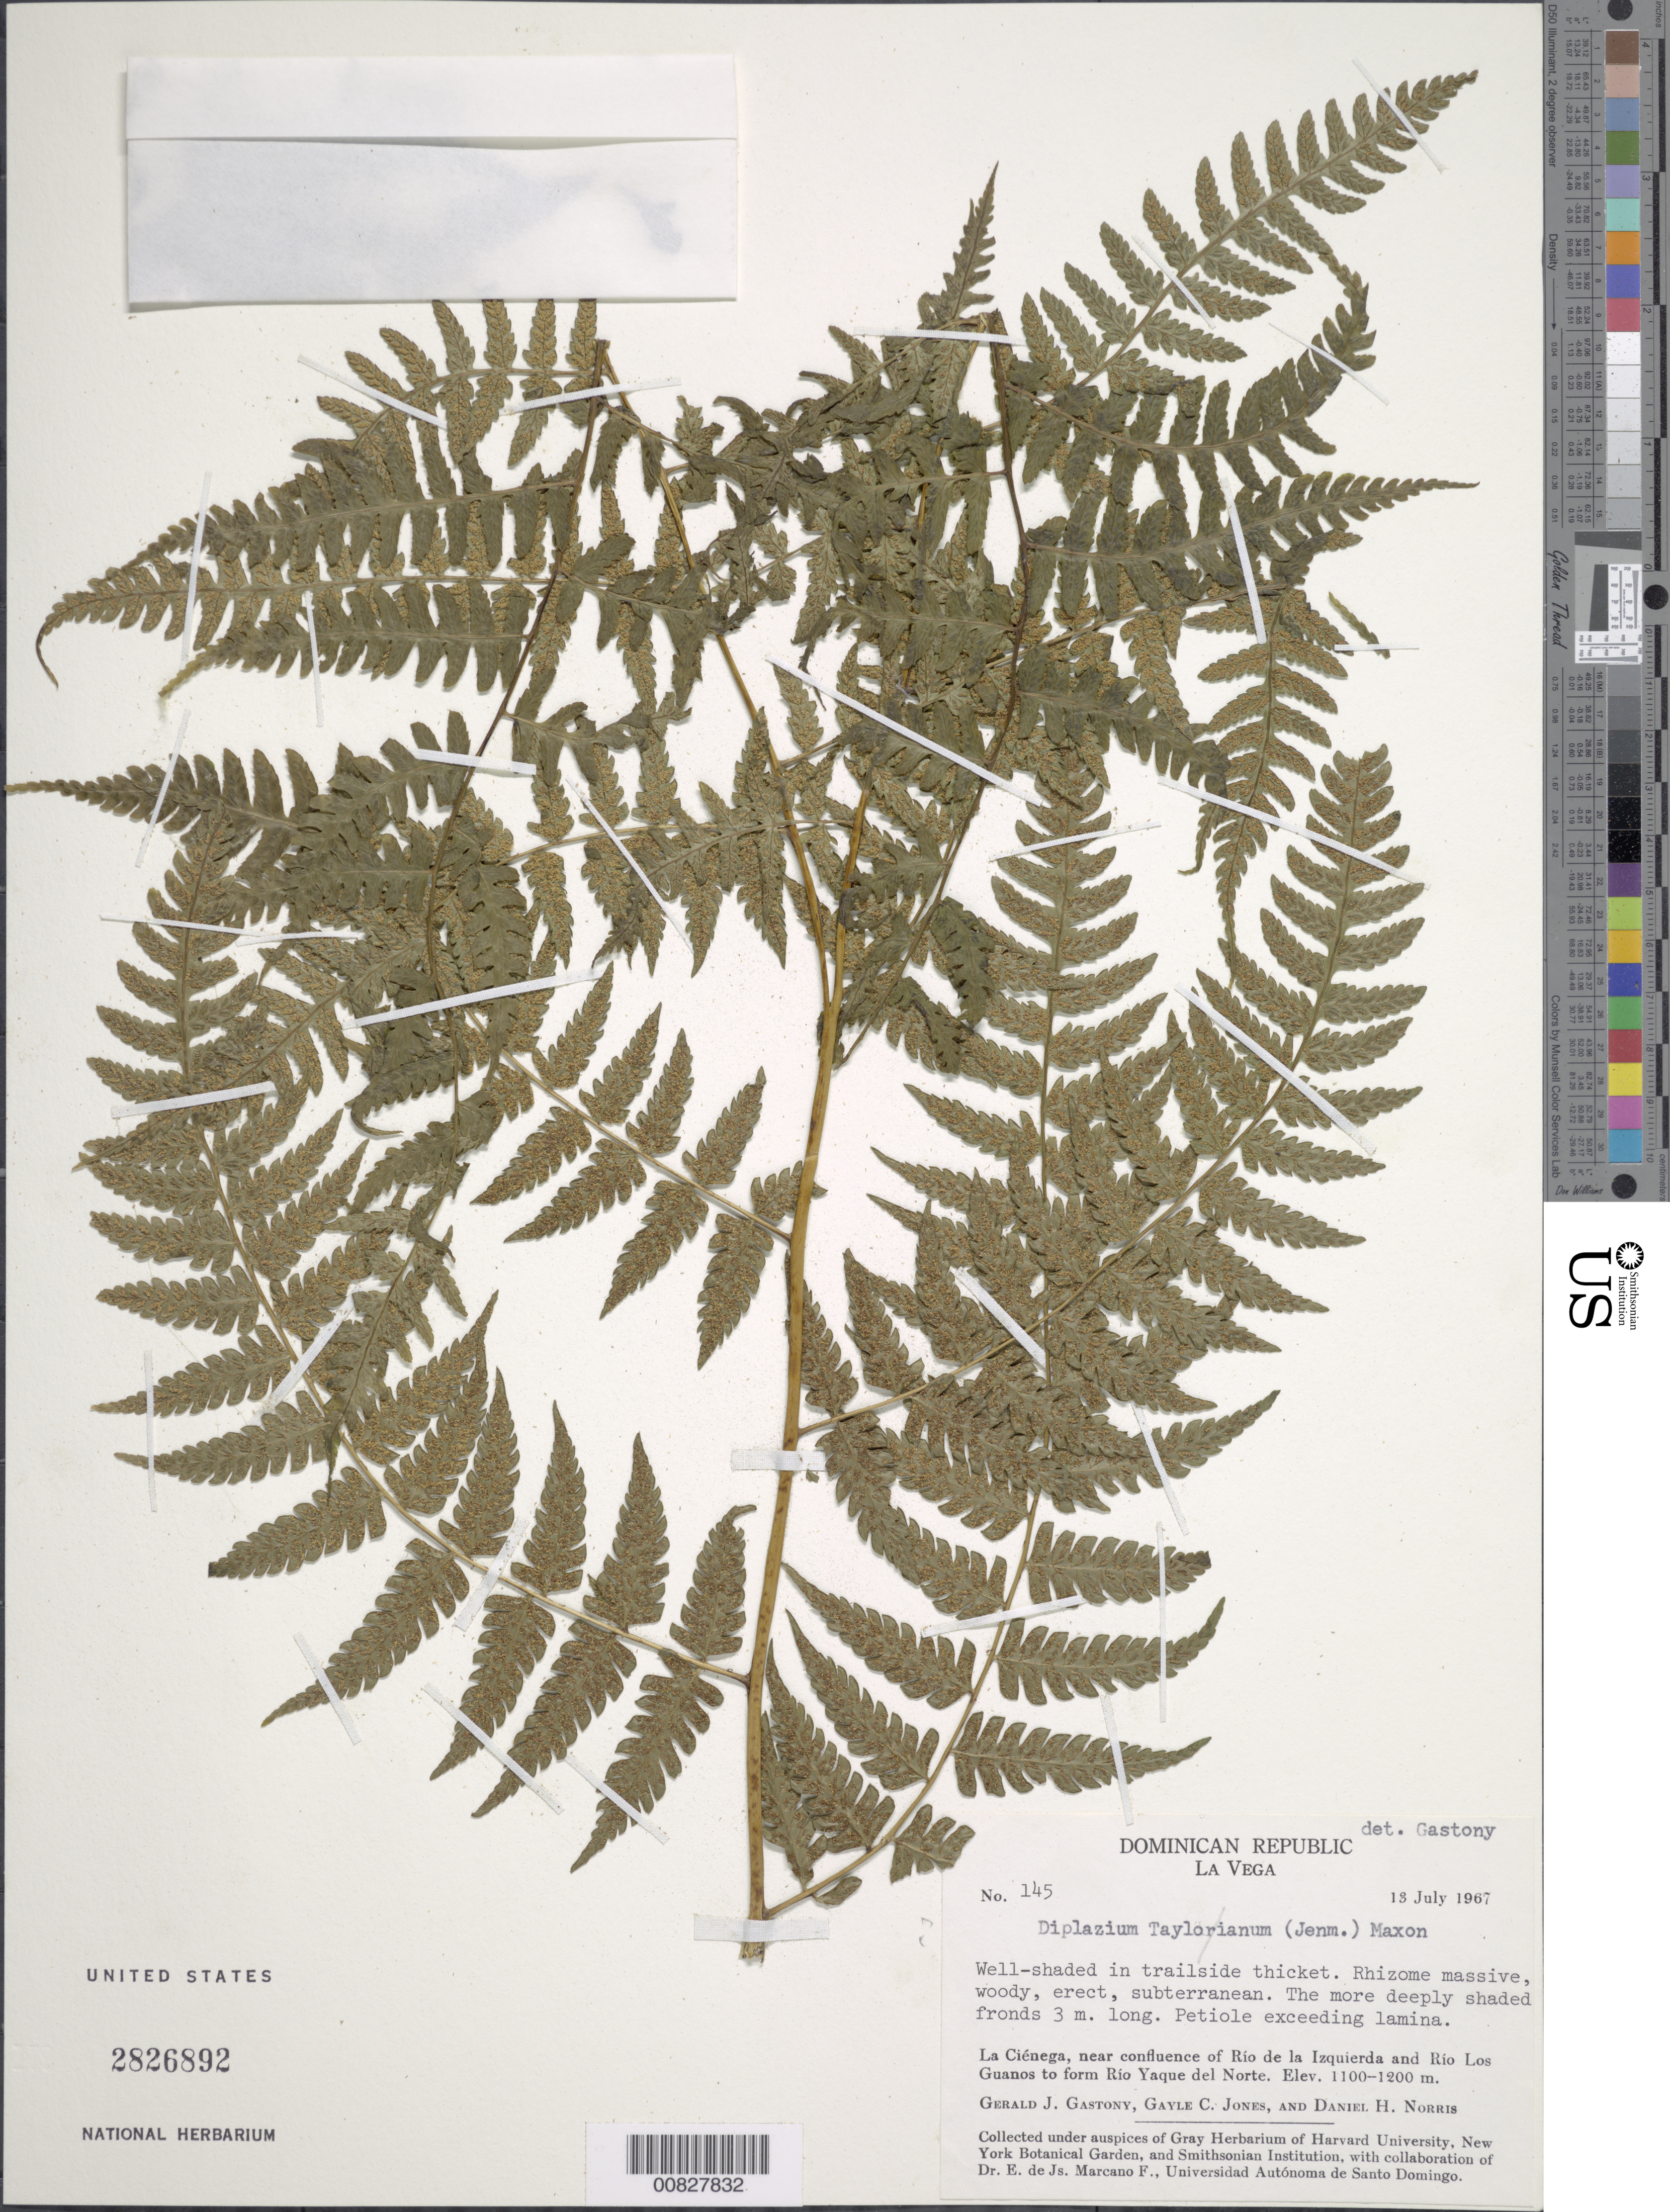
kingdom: Plantae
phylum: Tracheophyta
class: Polypodiopsida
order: Polypodiales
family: Athyriaceae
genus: Diplazium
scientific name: Diplazium taylorianum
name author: (Jenman) Maxon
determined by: Gastony, Gerald J.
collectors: G. Gastony, G. C. Jones & D. H. Norris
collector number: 145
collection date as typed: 13 Jul 1967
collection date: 1967-07-13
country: Dominican Republic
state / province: La Vega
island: Hispaniola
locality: La Ciénega, near confluence of Río de la Izquierda and Río Los Guanos to form Río Yaque del Norte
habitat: Well-shaded trailside thicket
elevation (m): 1100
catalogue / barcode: US 2826892